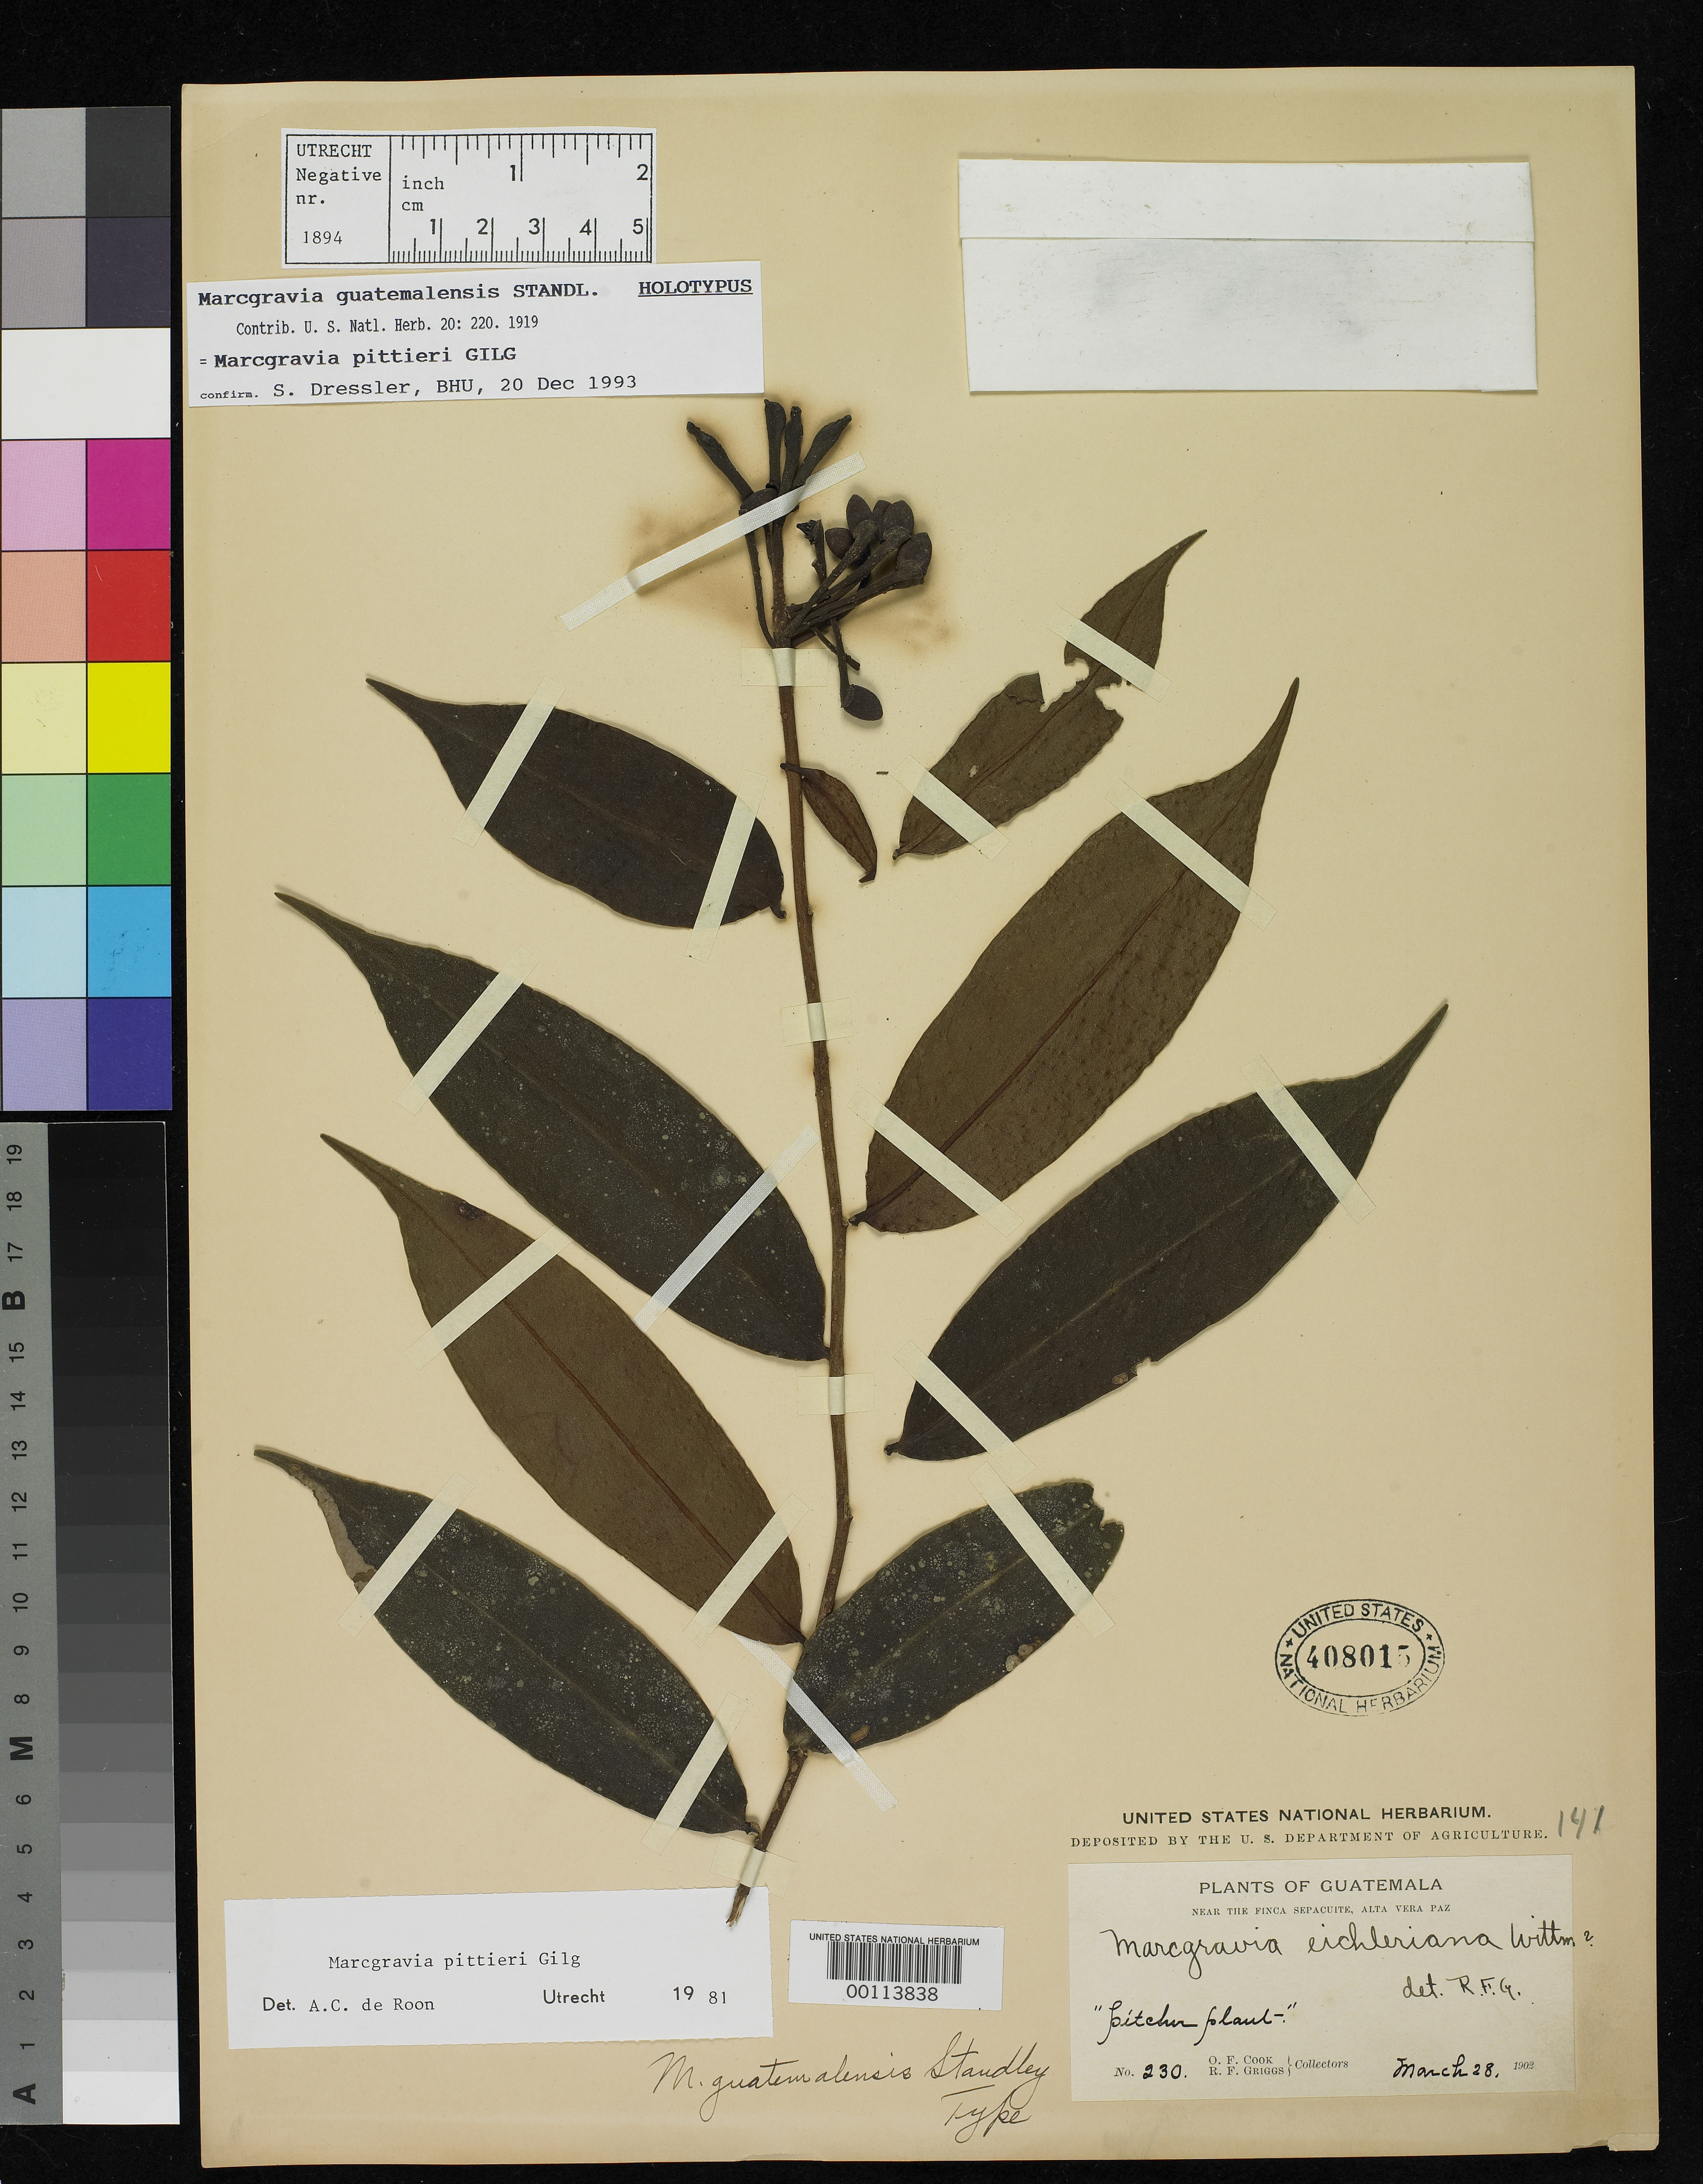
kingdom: Plantae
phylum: Tracheophyta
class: Magnoliopsida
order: Ericales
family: Marcgraviaceae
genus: Marcgravia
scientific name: Marcgravia guatemalensis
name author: Standl.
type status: Holotype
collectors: O. F. Cook & R. F. Griggs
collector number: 230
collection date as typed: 28 Mar 1902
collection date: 1902-03-28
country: Guatemala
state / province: Alta Verapaz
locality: Near Finca Sepacuite.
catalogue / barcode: US 408015